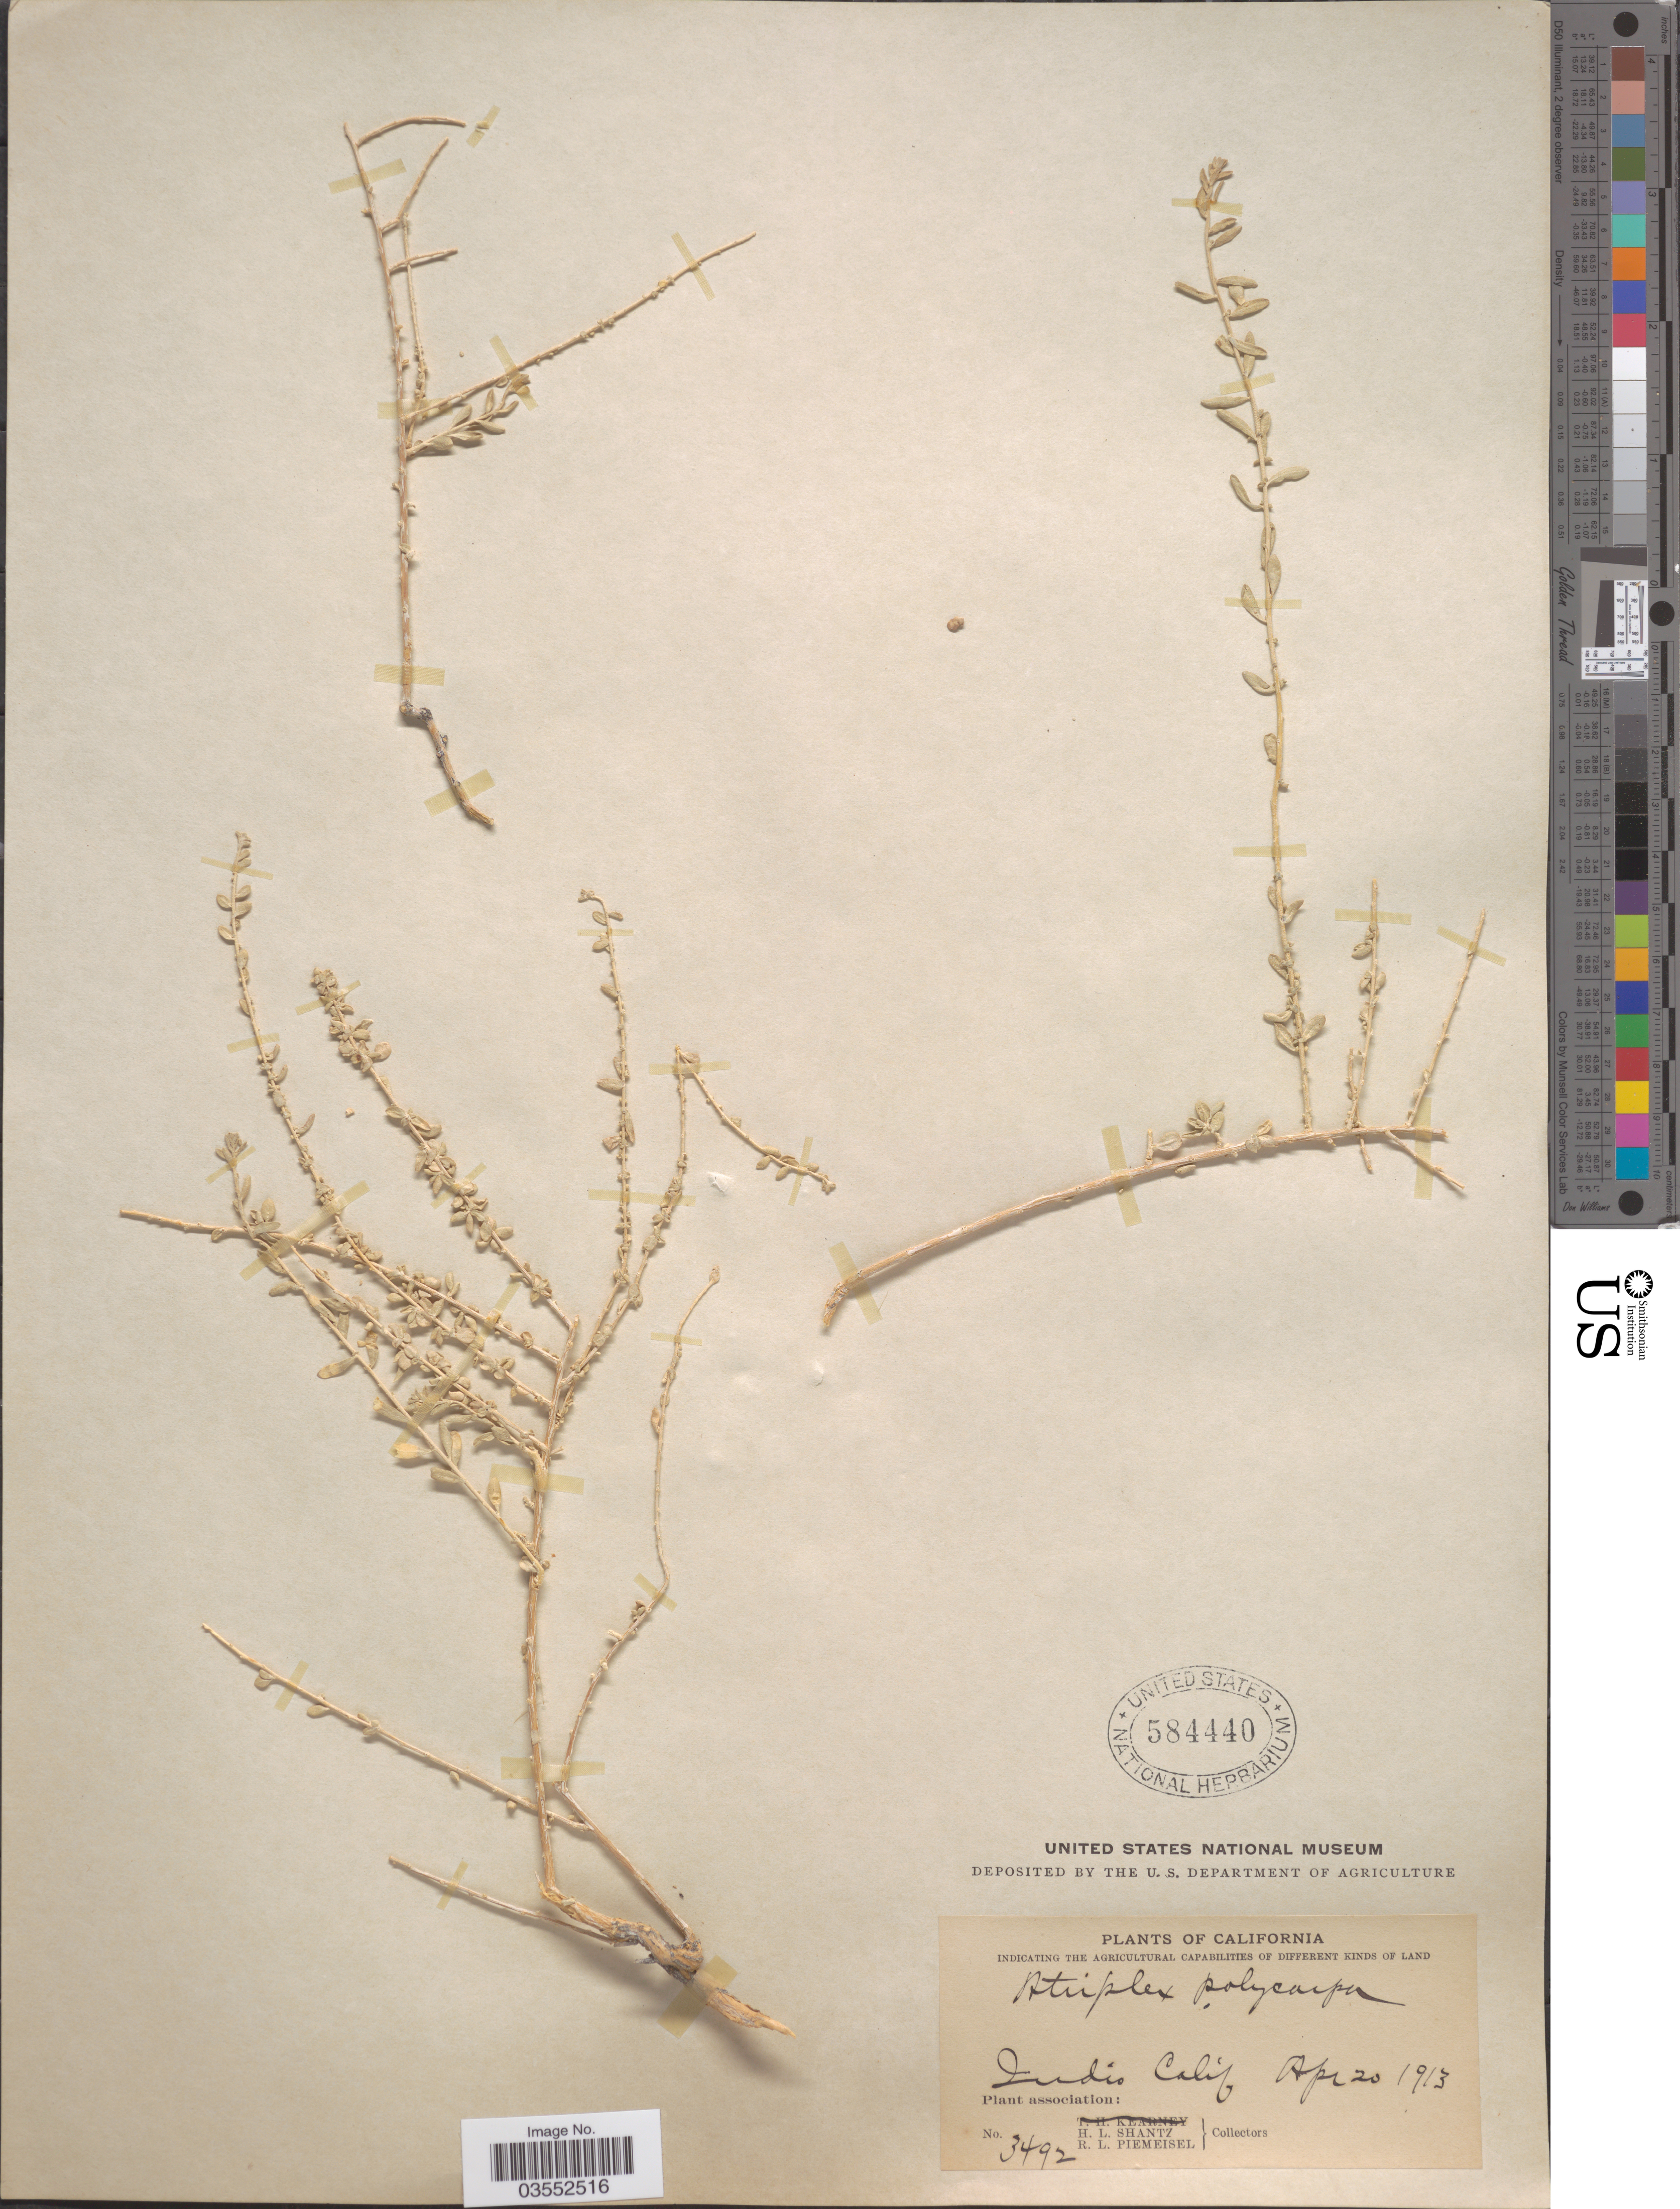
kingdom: Plantae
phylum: Tracheophyta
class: Magnoliopsida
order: Caryophyllales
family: Amaranthaceae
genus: Atriplex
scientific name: Atriplex polycarpa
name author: (Torr.) S. Watson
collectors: H. Shantz & R. L. Piemeisel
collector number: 3492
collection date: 1913-04-20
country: United States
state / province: California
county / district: Riverside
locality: Indio.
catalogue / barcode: US 584440